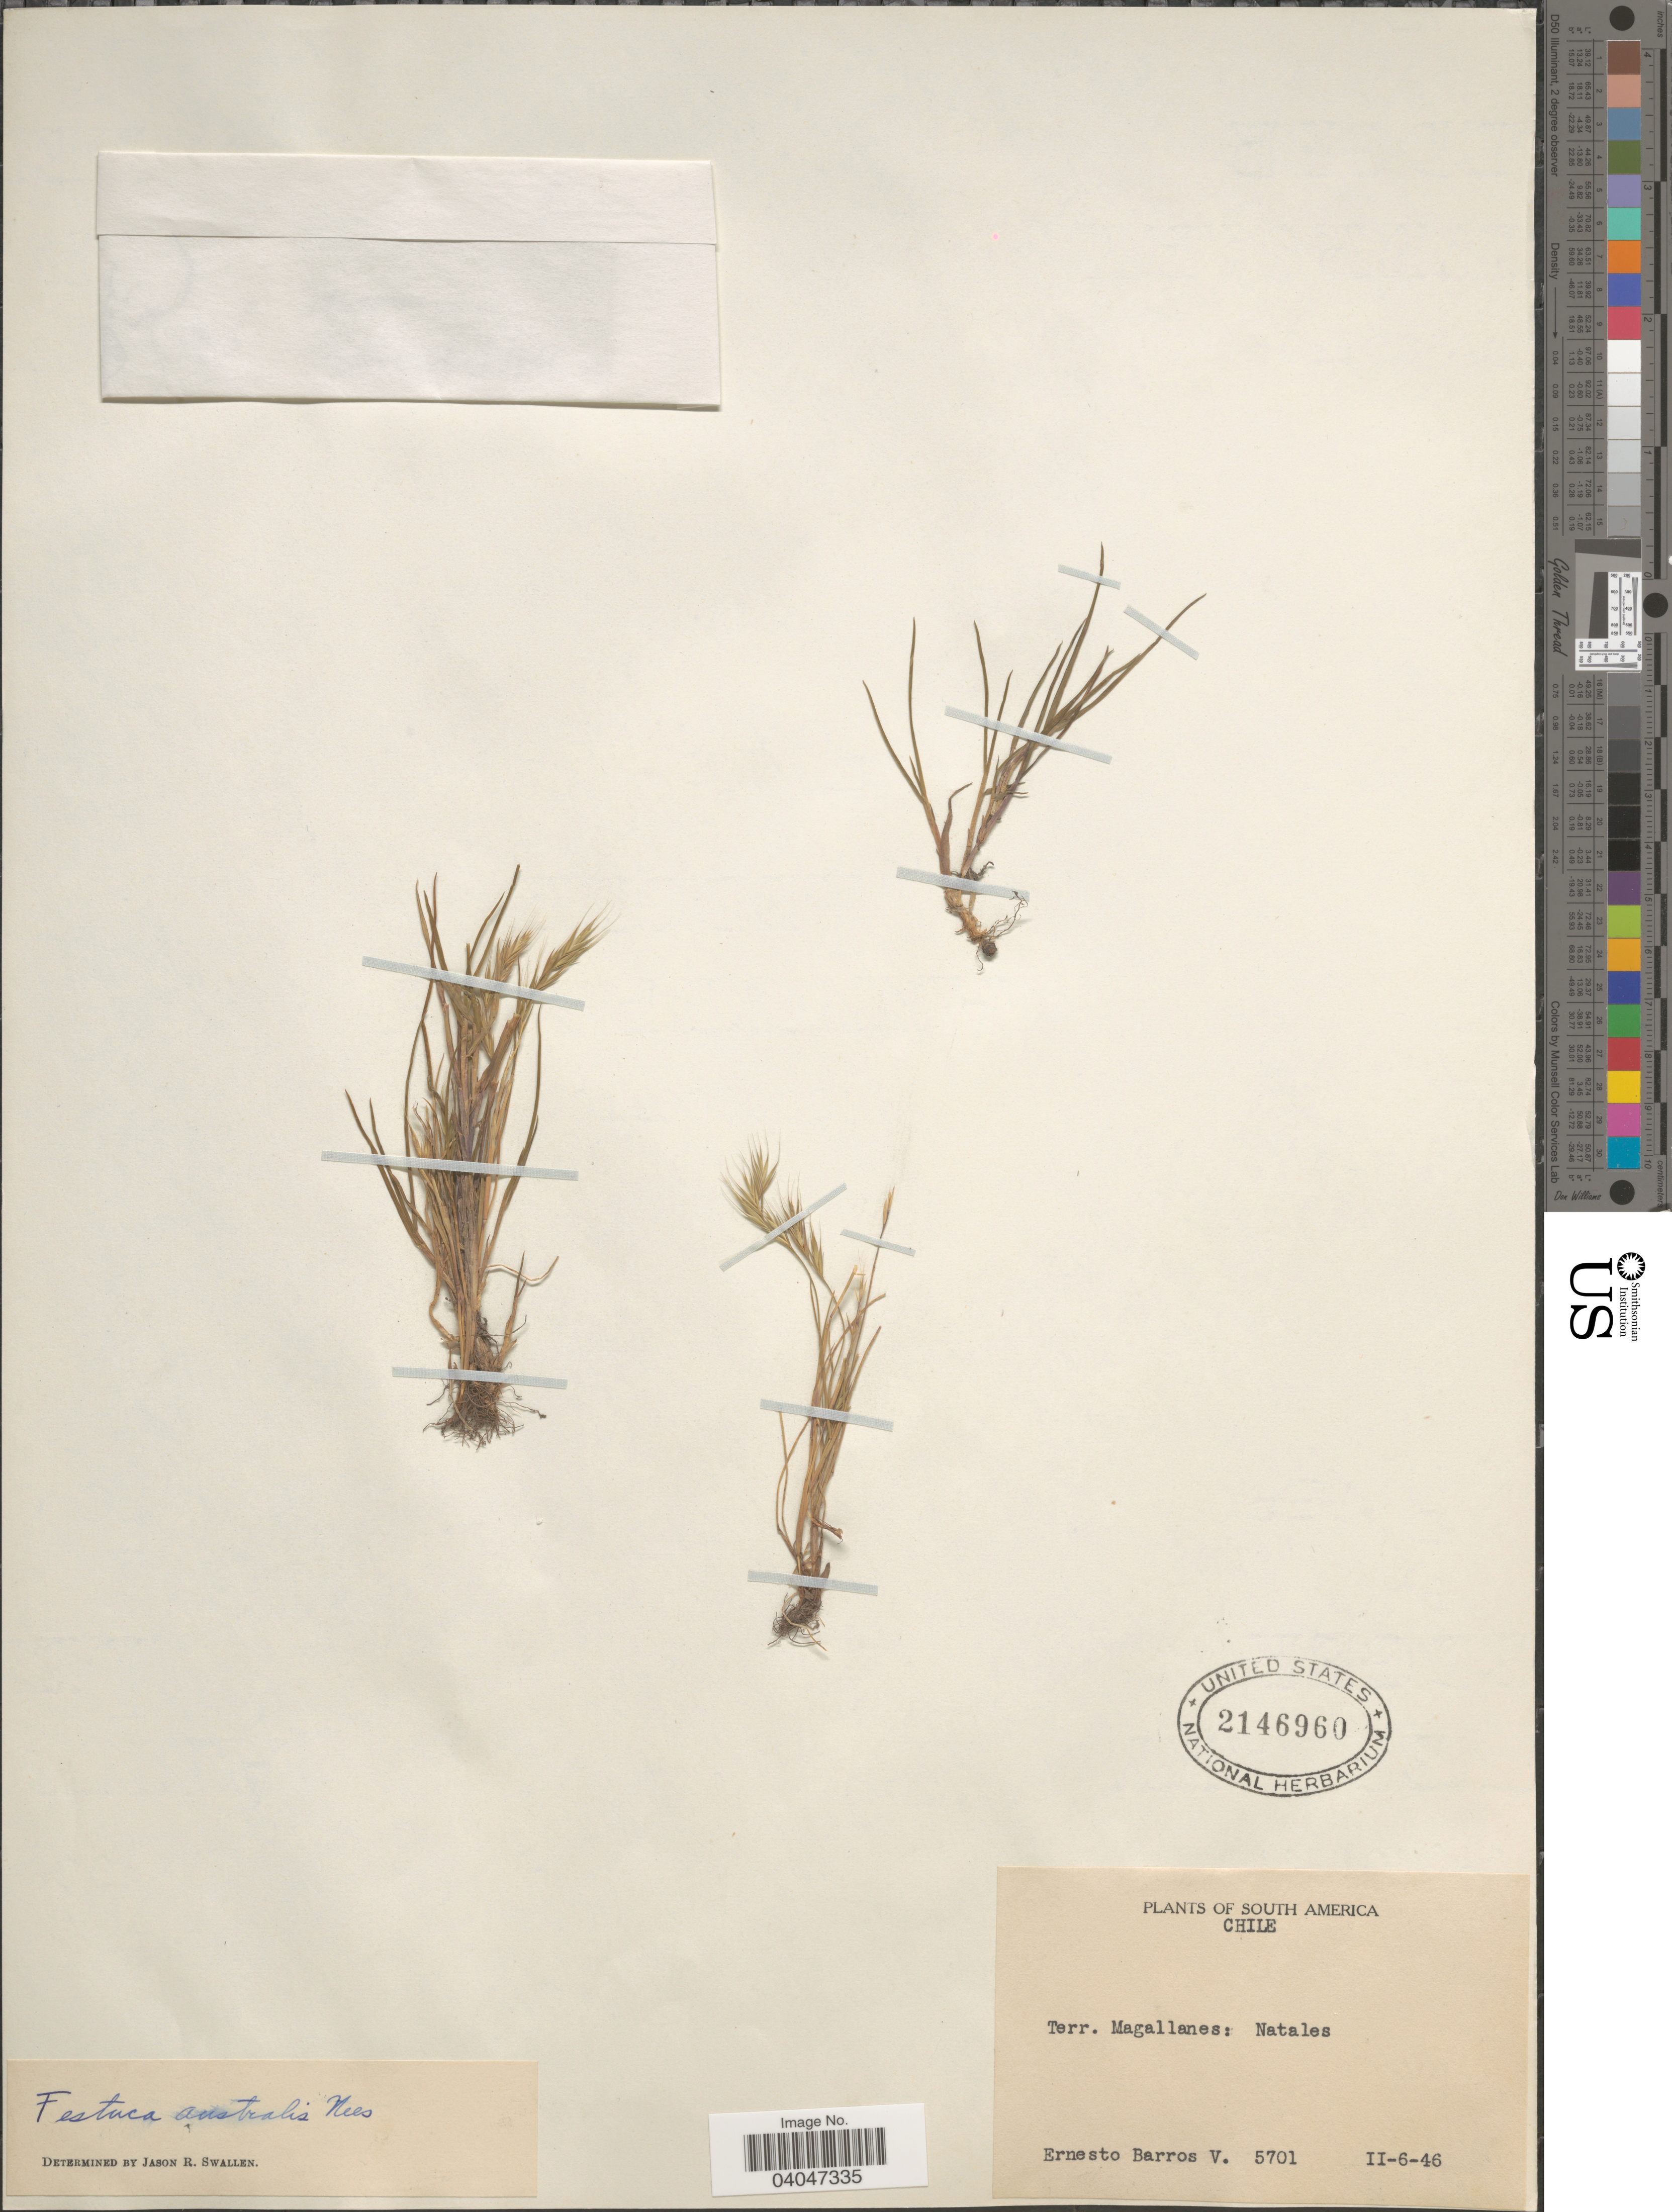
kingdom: Plantae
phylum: Tracheophyta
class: Liliopsida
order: Poales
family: Poaceae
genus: Festuca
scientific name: Festuca australis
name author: Nees ex Steud.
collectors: E. Barros V.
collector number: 5701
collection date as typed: Transcribed d/m/y: 11/6/46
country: Chile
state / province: Magallanes y de la Antártica Chilena (XII)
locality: Terr. Magallanes: Natales.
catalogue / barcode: US 2146960